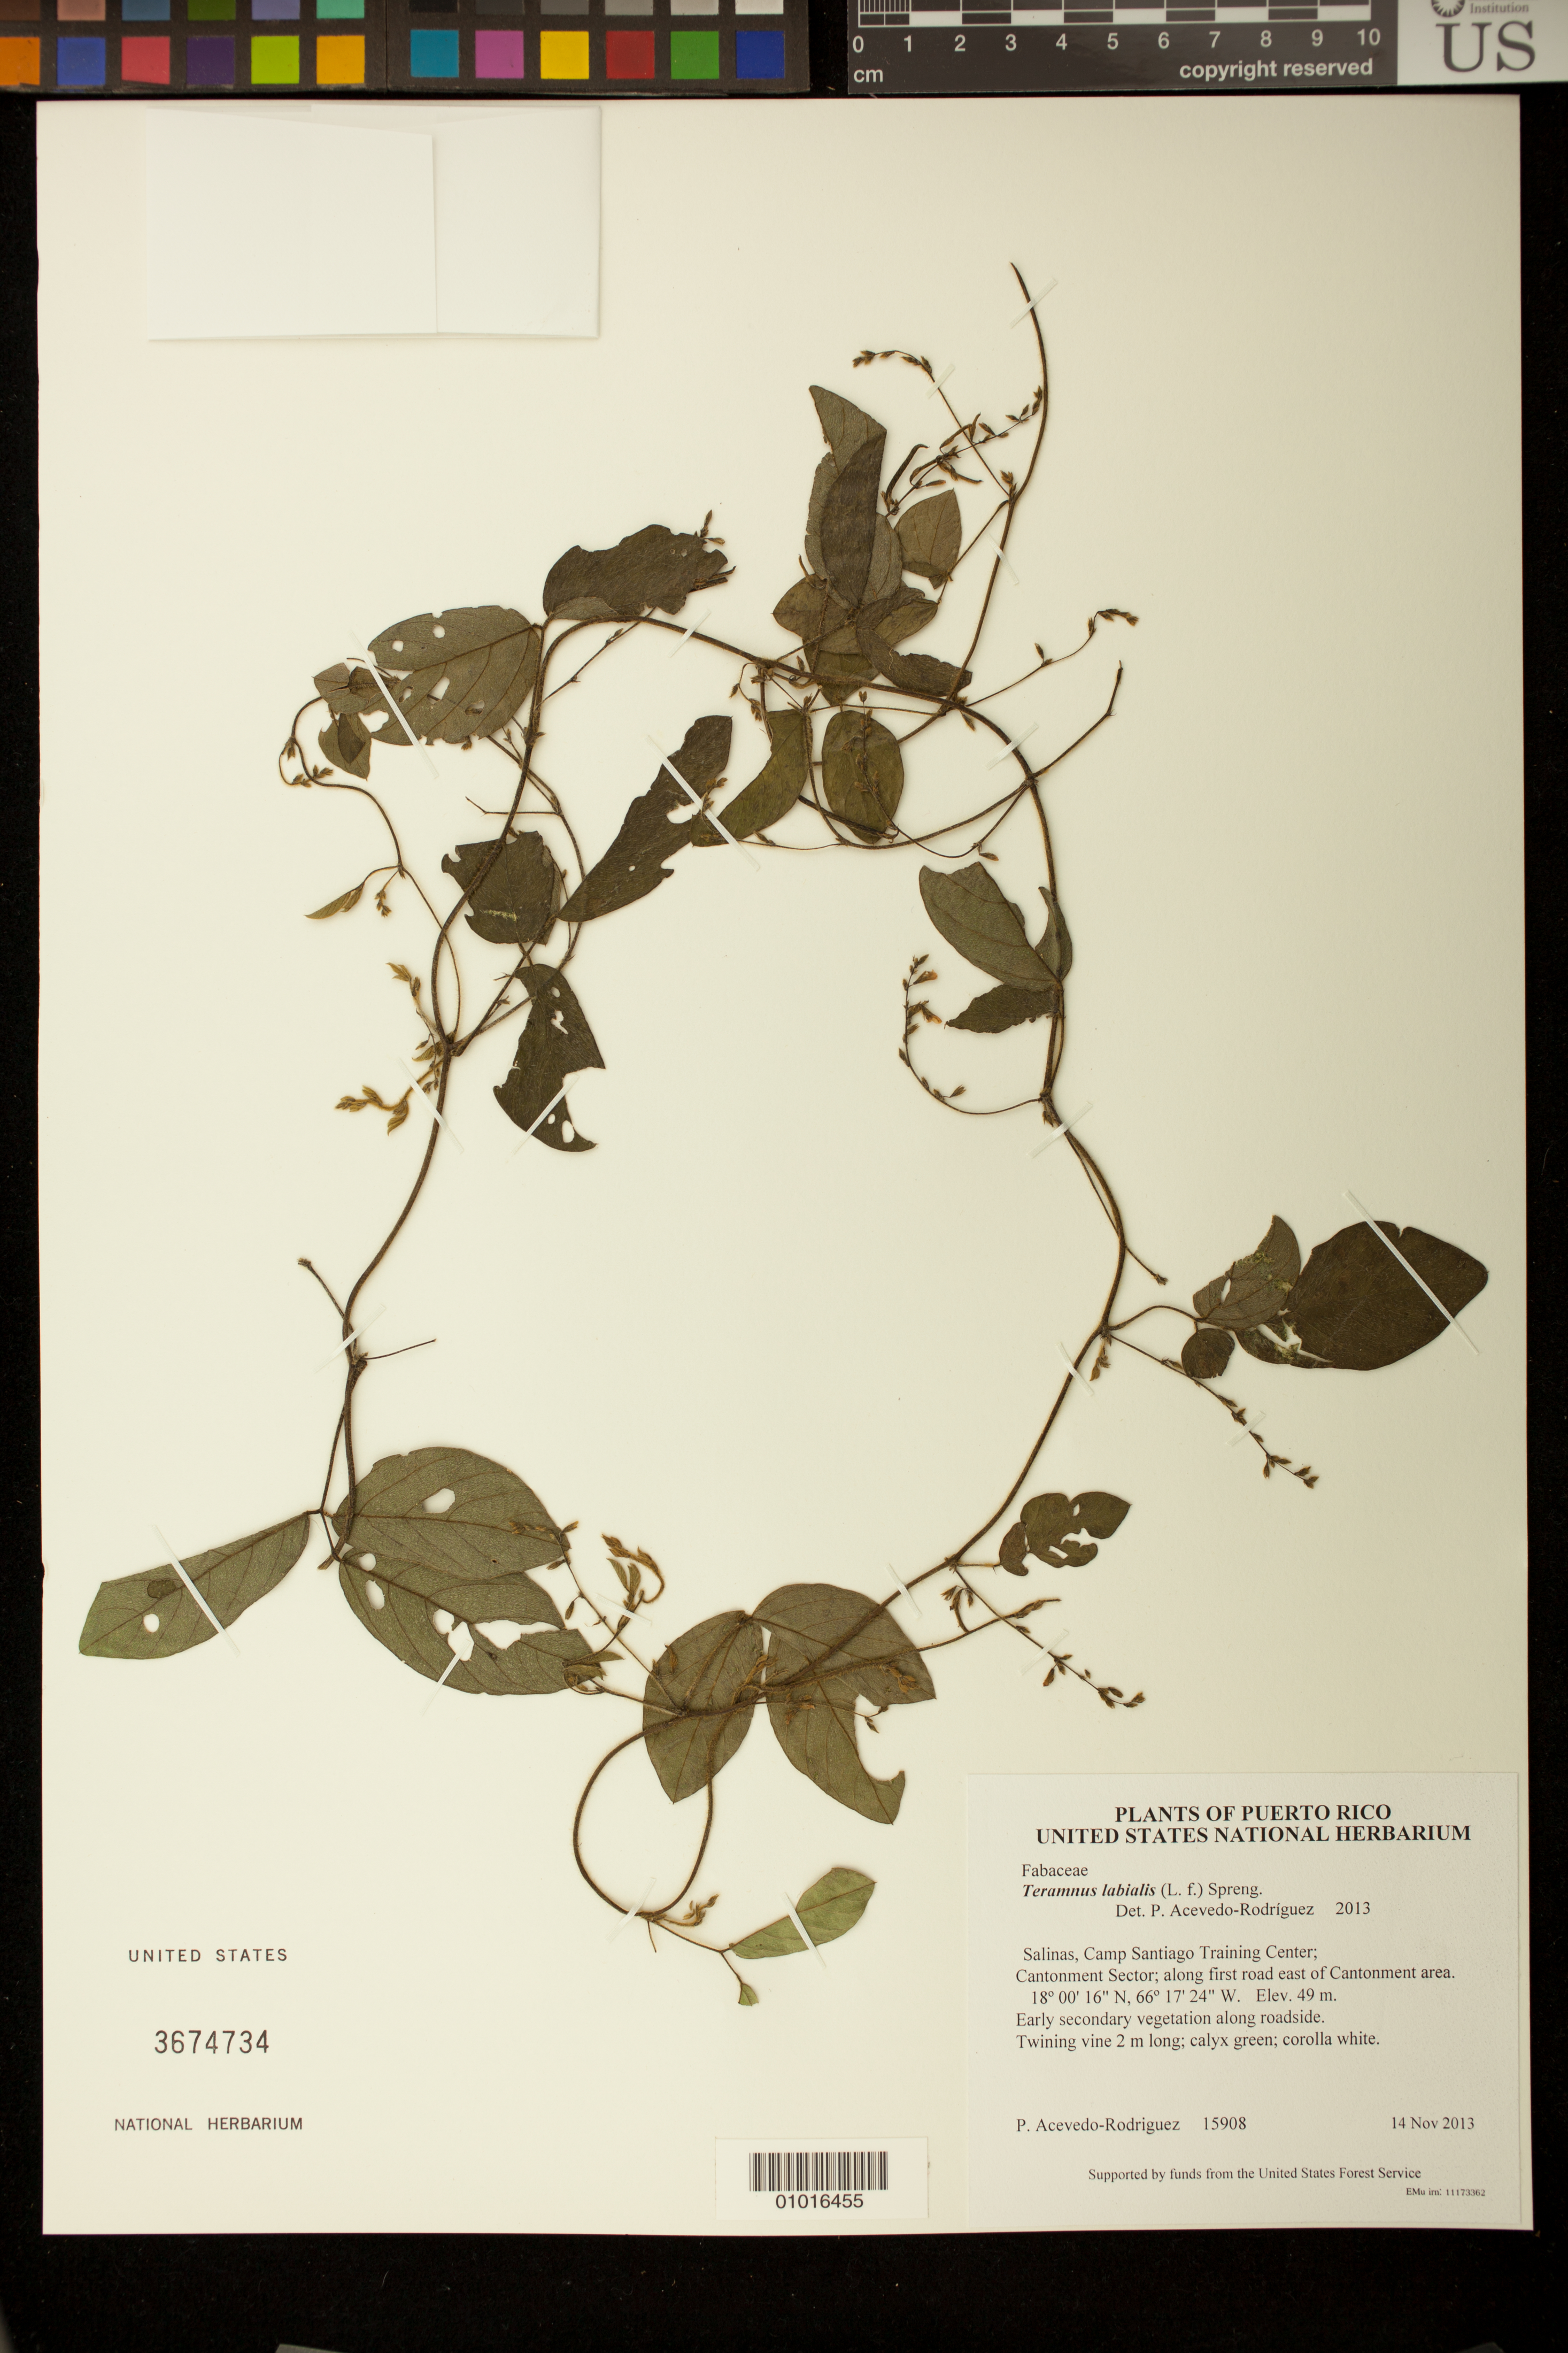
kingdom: Plantae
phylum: Tracheophyta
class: Magnoliopsida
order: Fabales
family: Fabaceae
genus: Teramnus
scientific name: Teramnus labialis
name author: (L. f.) Spreng.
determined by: Acevedo-Rodríguez, P., (BOT), Smithsonian Institution - National Museum of Natural History (UNITED STATES)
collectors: P. Acevedo-Rodr.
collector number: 15908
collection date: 2013-11-14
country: Puerto Rico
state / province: Salinas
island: Puerto Rico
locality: Camp Santiago Training Center; Cantonment Sector; along first road east of Cantonment area.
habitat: Early secondary vegetation along roadside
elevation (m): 49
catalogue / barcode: US 3674734